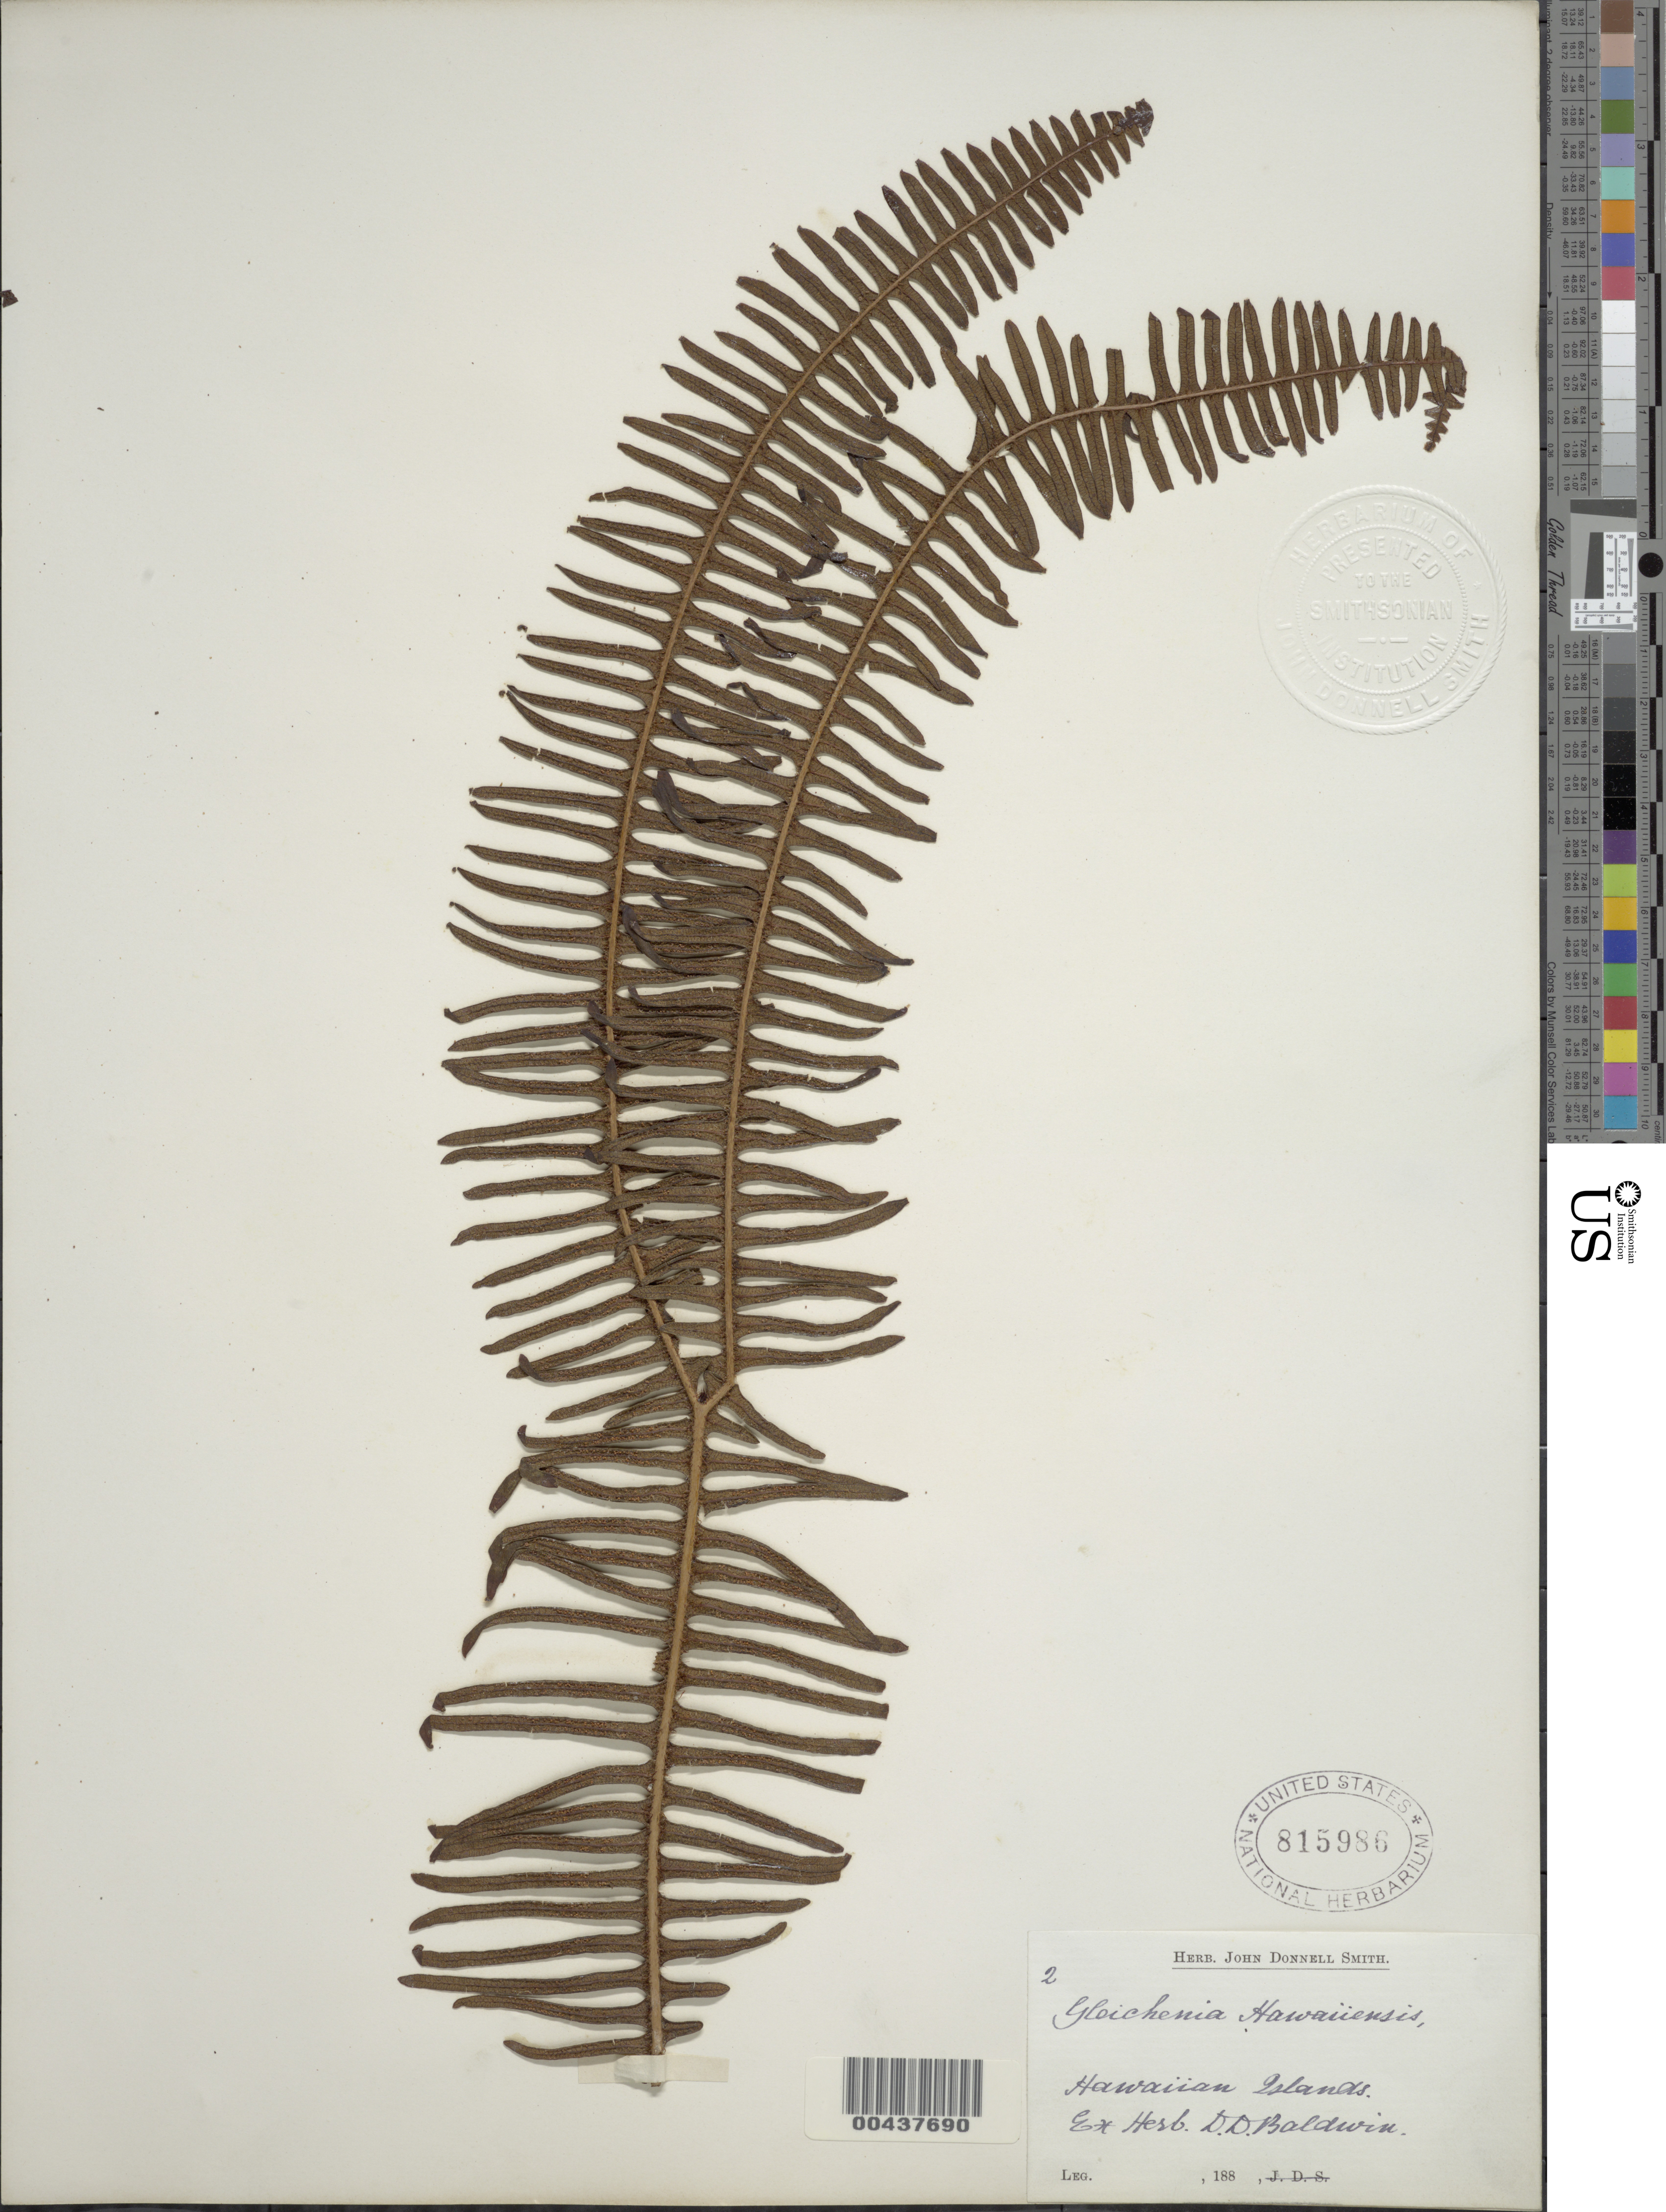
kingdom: Plantae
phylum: Tracheophyta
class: Polypodiopsida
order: Gleicheniales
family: Gleicheniaceae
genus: Sticherus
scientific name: Sticherus owhyhensis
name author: (Hook.) Ching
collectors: D. Baldwin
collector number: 2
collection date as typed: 188-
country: United States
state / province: Hawaii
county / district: Hawaii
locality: Hawaiian Islands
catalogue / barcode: US 815986